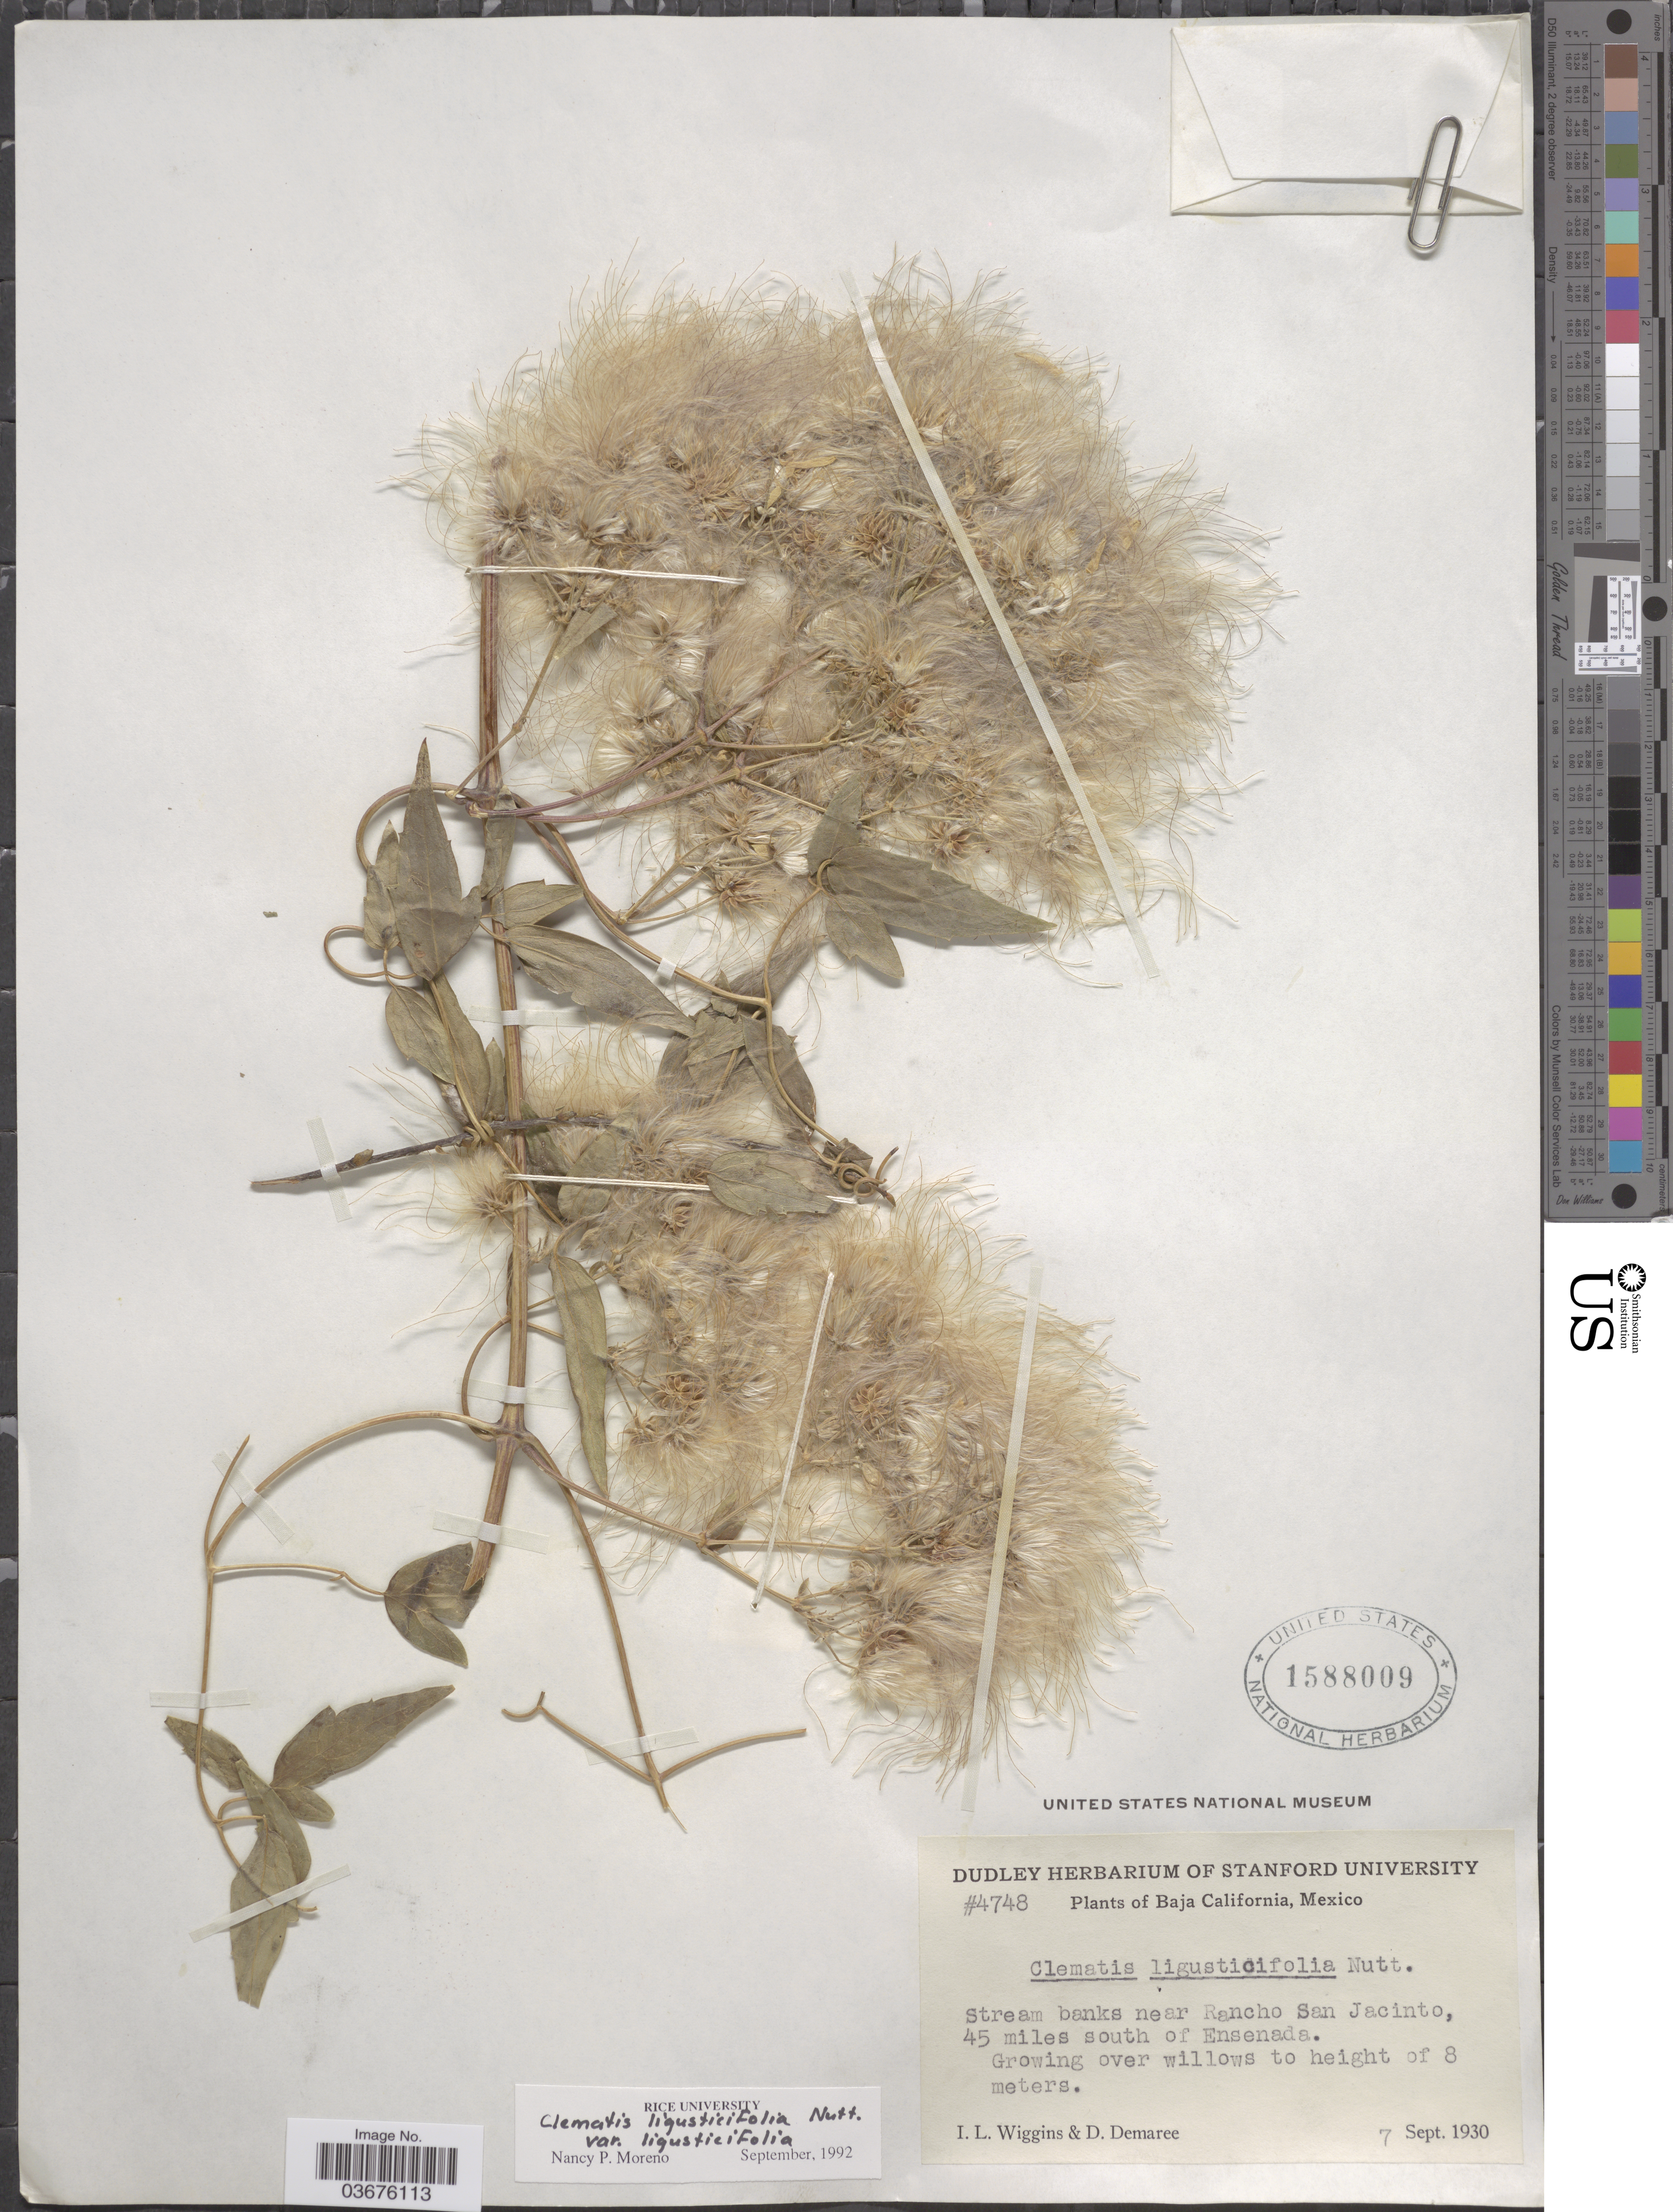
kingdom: Plantae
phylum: Tracheophyta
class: Magnoliopsida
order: Ranunculales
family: Ranunculaceae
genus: Clematis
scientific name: Clematis ligusticifolia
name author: Nutt.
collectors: I. L. Wiggins & D. Demaree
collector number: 4748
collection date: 1930-09-07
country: Mexico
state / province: Baja California Norte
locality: Stream banks near Rancho San Jacinto, 45 miles south of Ensenada.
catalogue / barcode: US 1588009